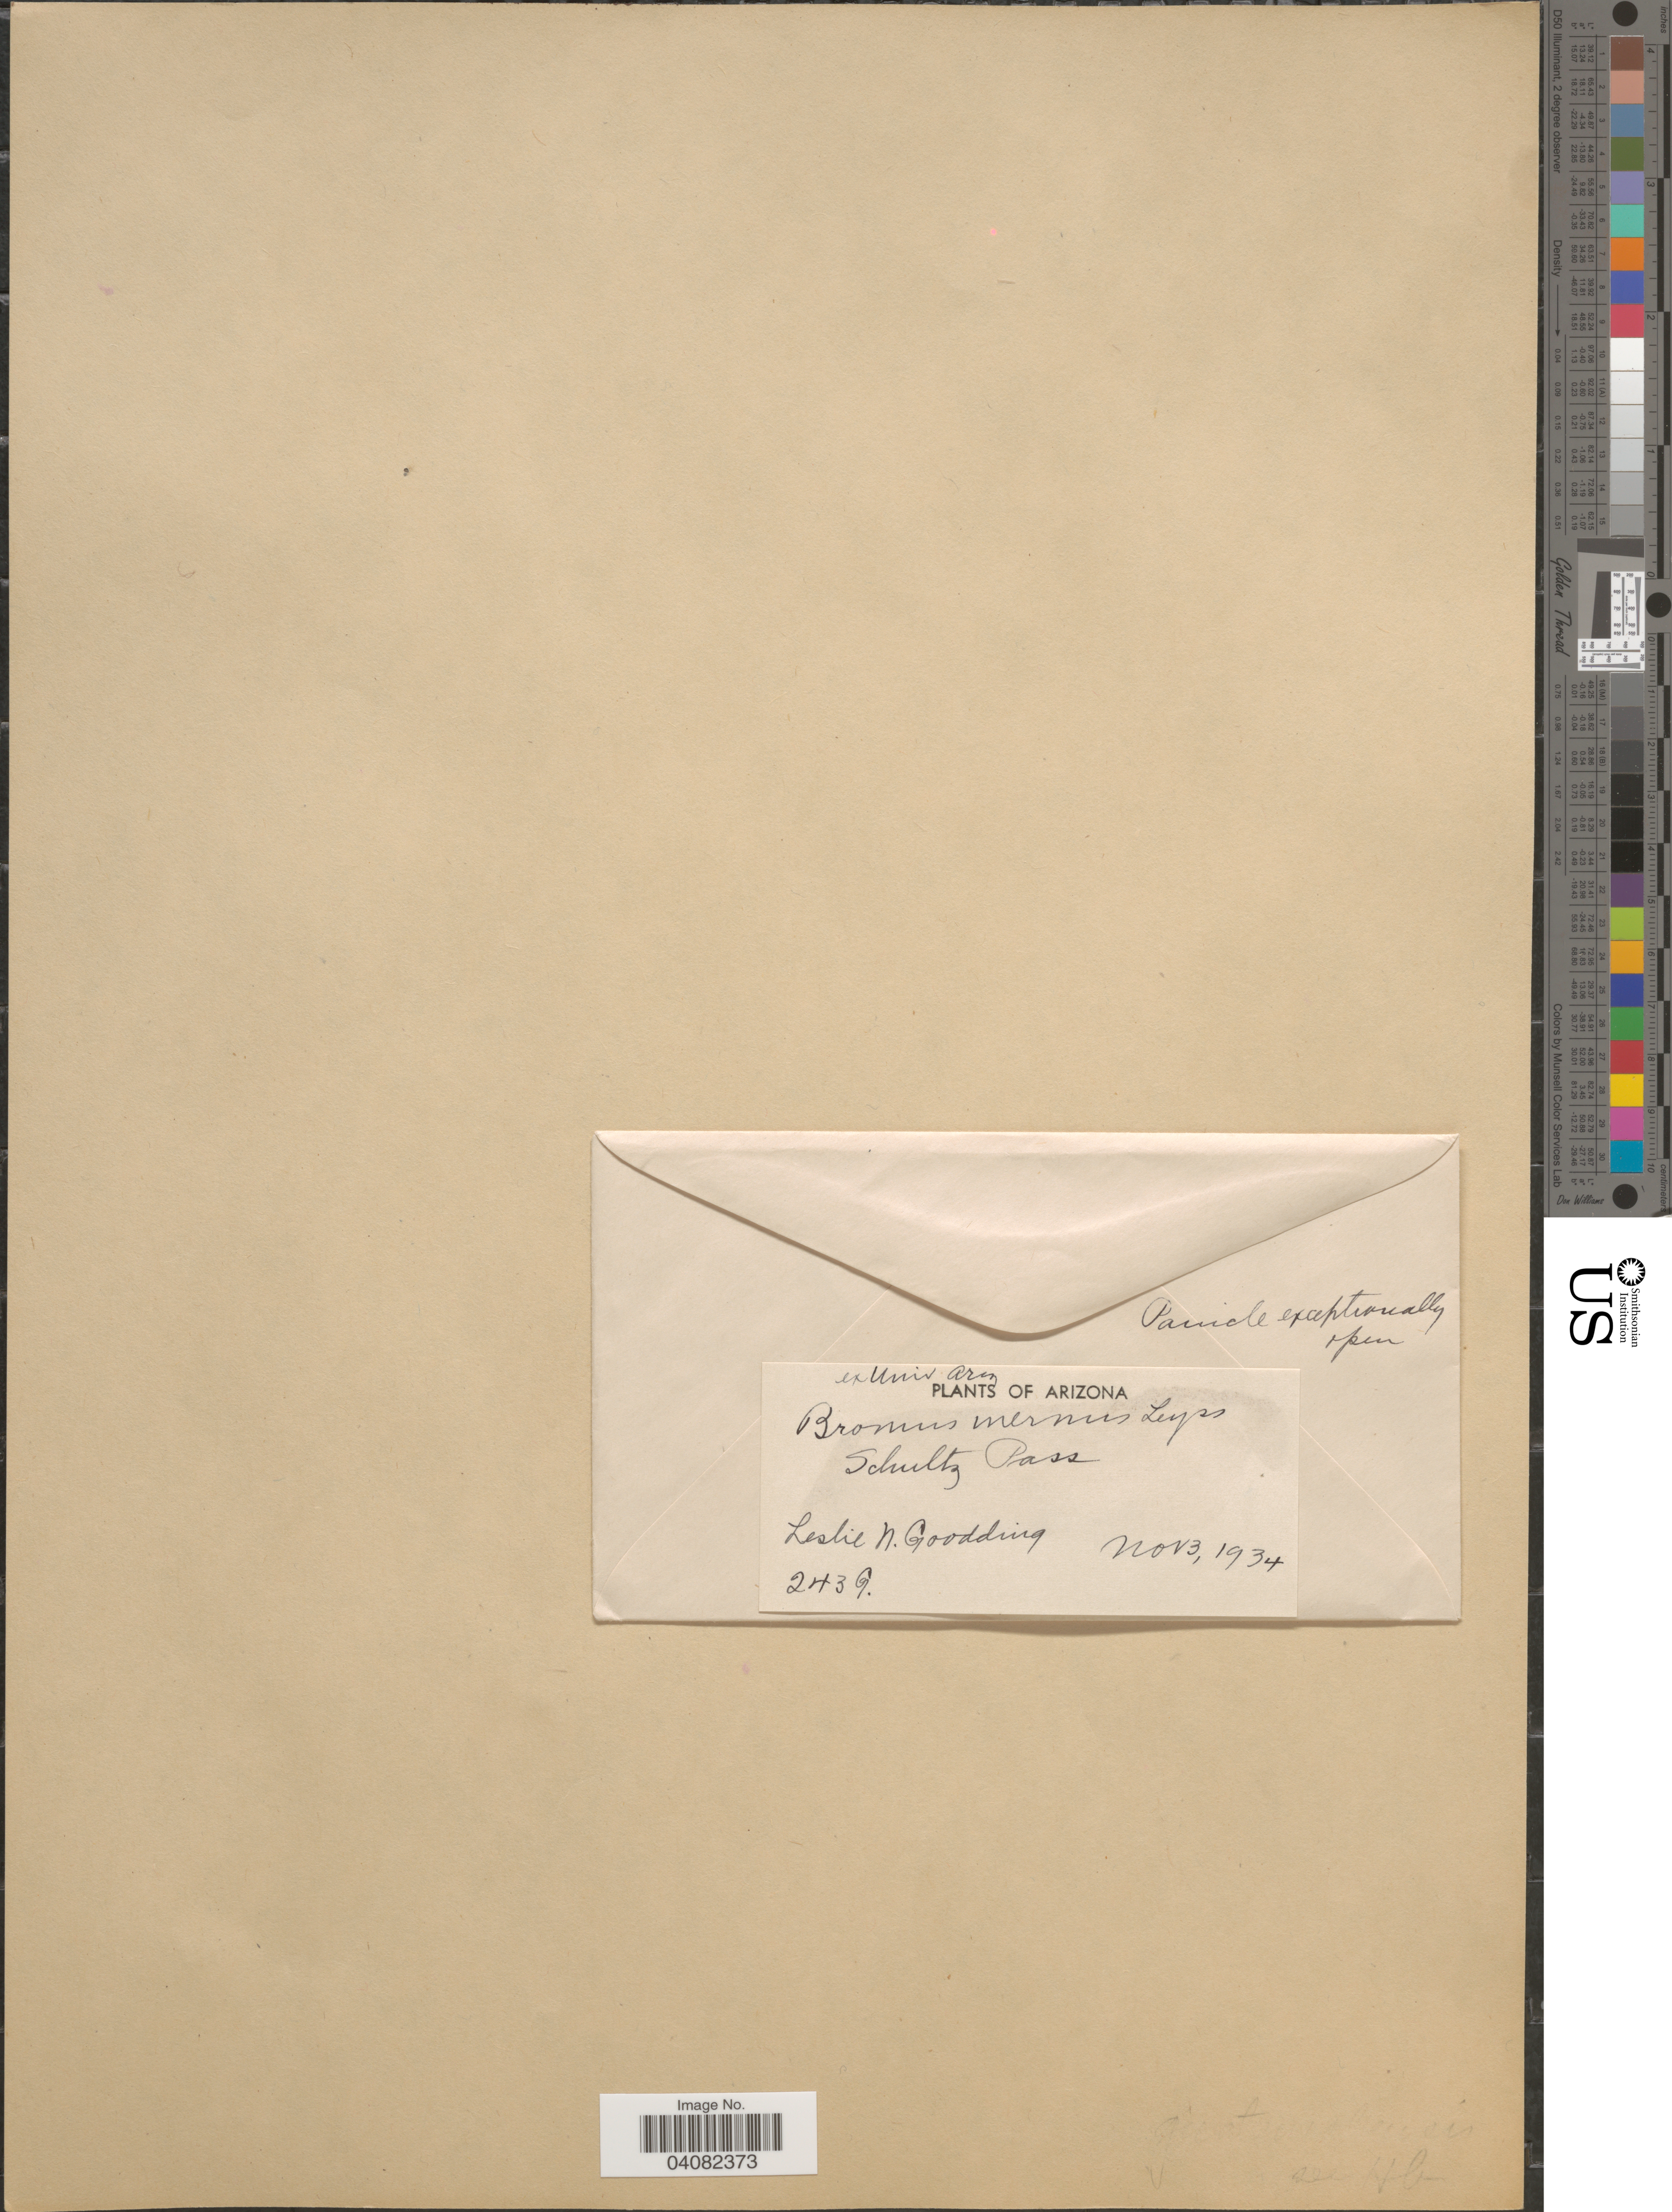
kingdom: Plantae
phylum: Tracheophyta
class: Liliopsida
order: Poales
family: Poaceae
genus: Bromus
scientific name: Bromus inermis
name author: Leyss.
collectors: L. N. Goodding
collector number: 243G*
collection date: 1934-11-03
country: United States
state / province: Arizona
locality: Schultz Pass.